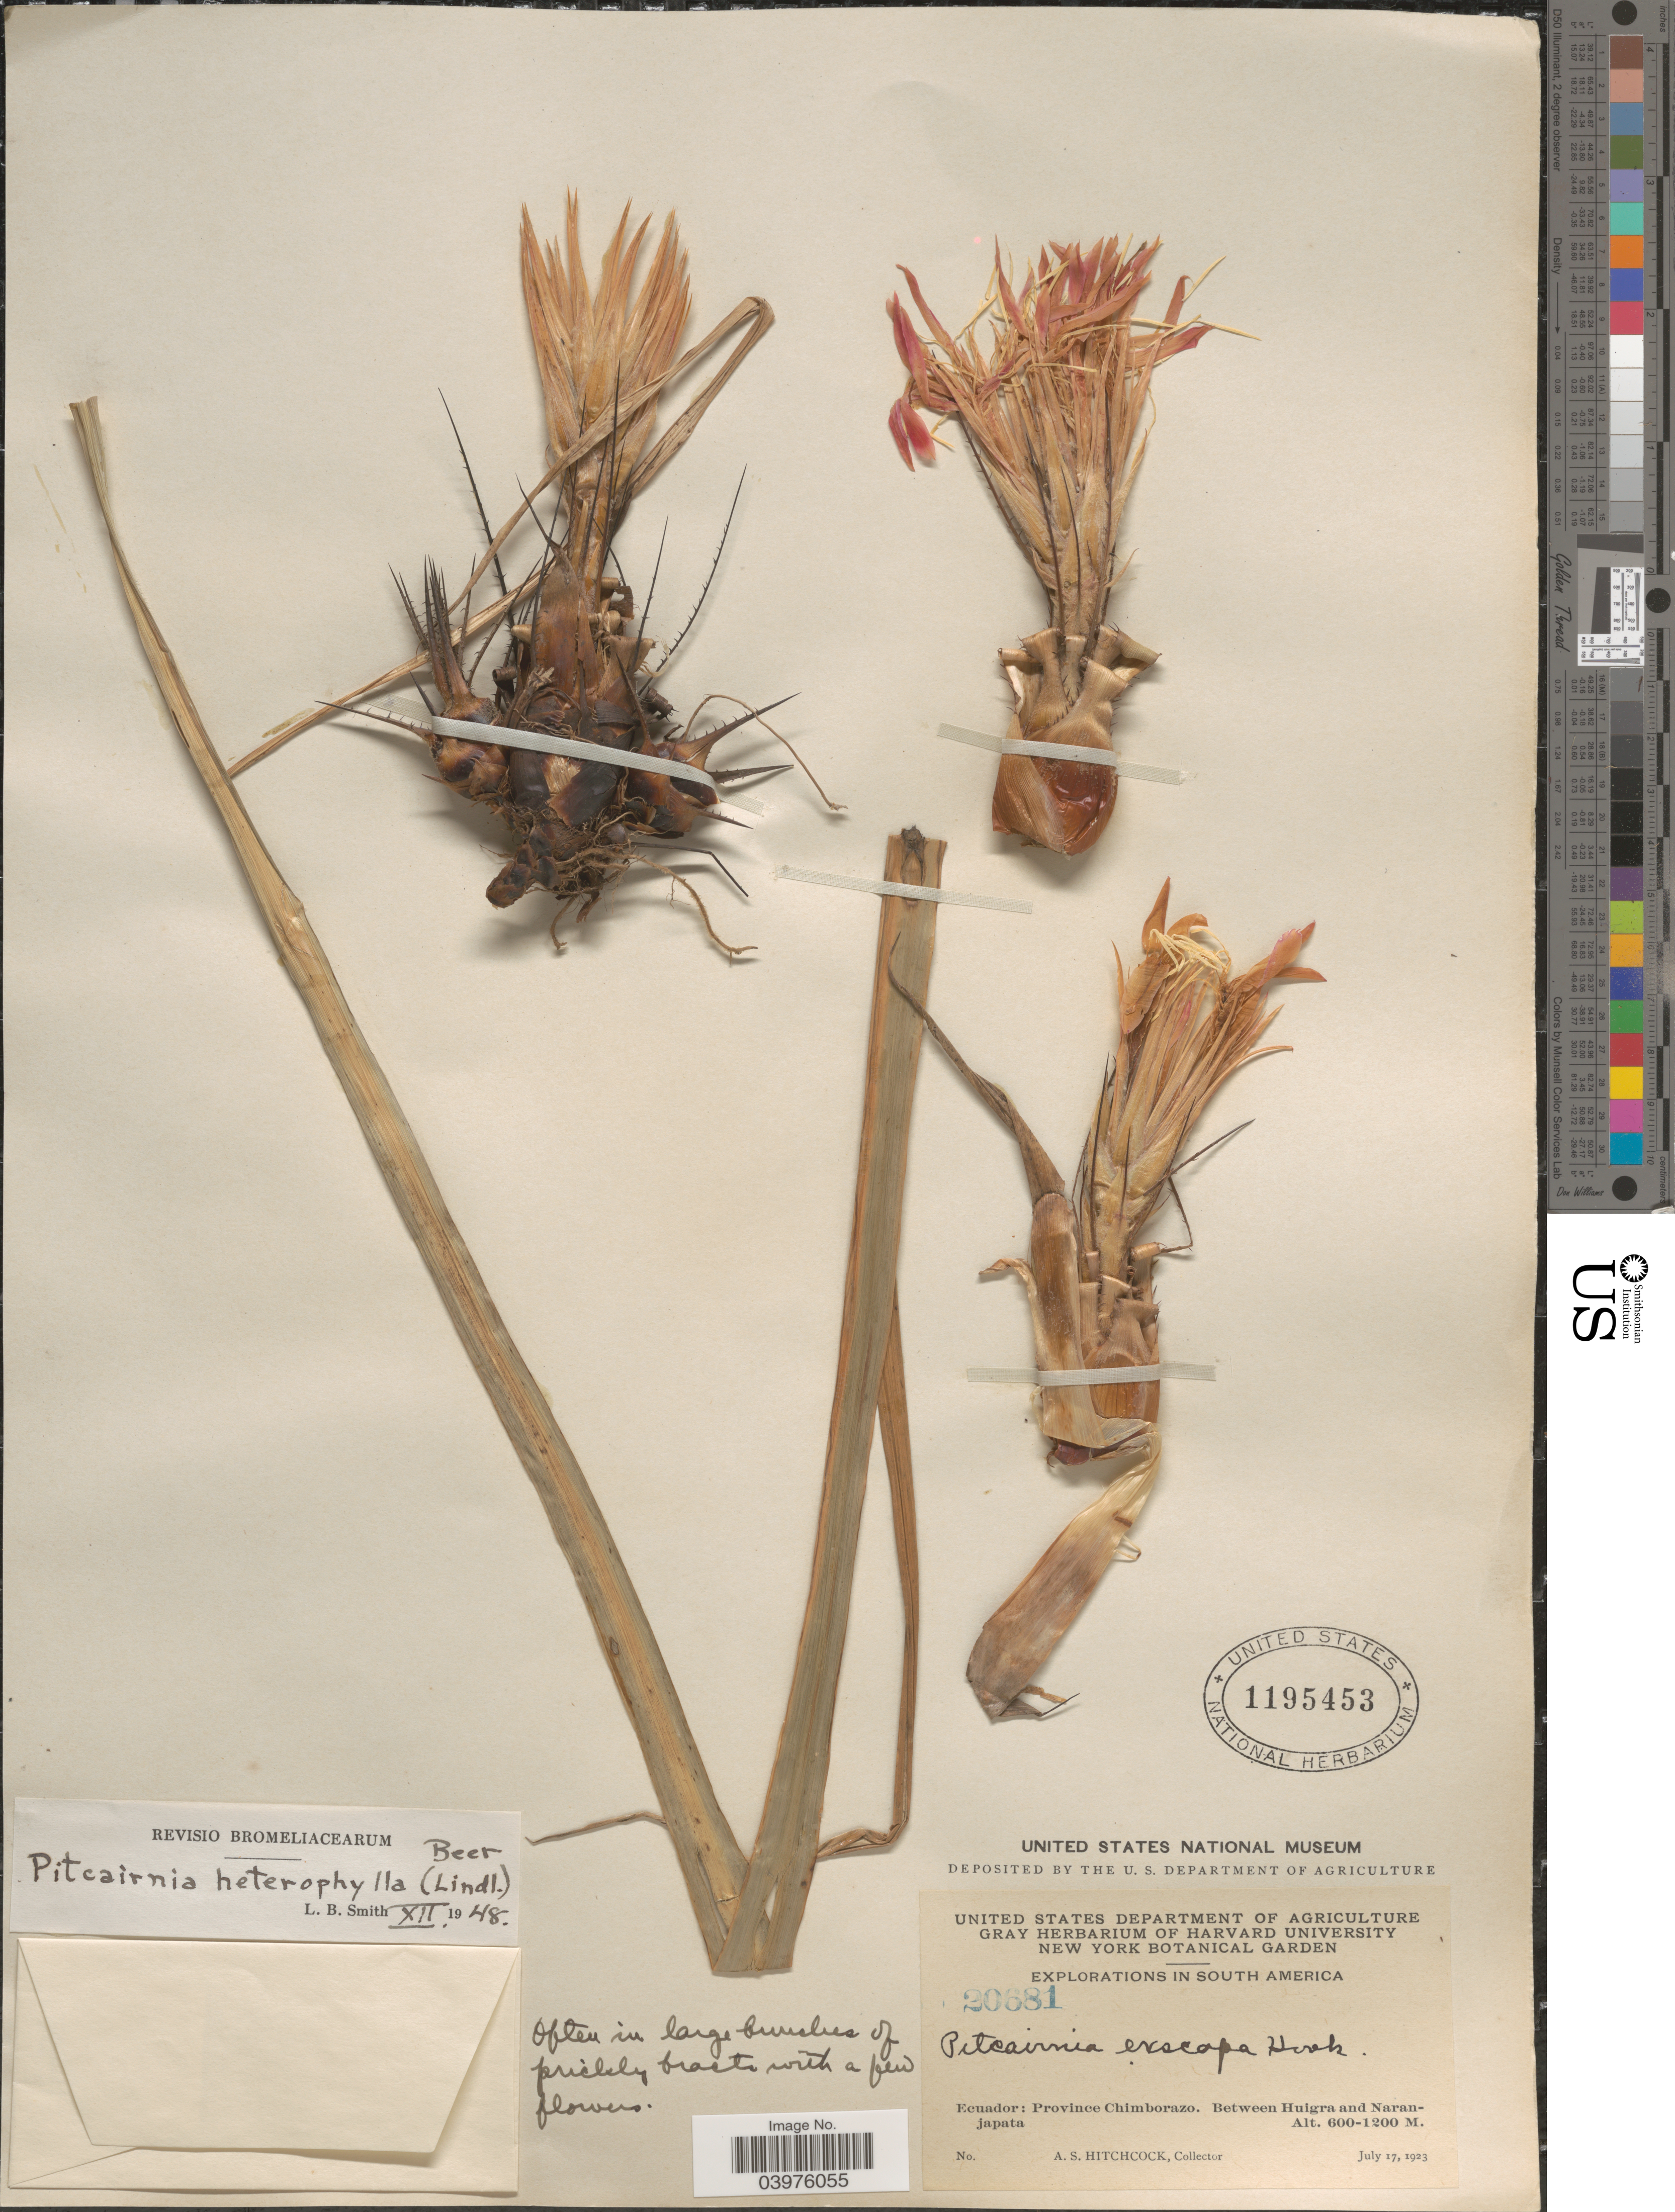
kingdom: Plantae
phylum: Tracheophyta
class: Liliopsida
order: Poales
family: Bromeliaceae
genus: Pitcairnia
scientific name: Pitcairnia heterophylla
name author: (Lindl.) Beer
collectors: A. S. Hitchcock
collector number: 20681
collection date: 1923-07-17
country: Ecuador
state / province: Chimborazo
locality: Between Huigra and Naranjapata.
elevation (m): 600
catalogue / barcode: US 1195453